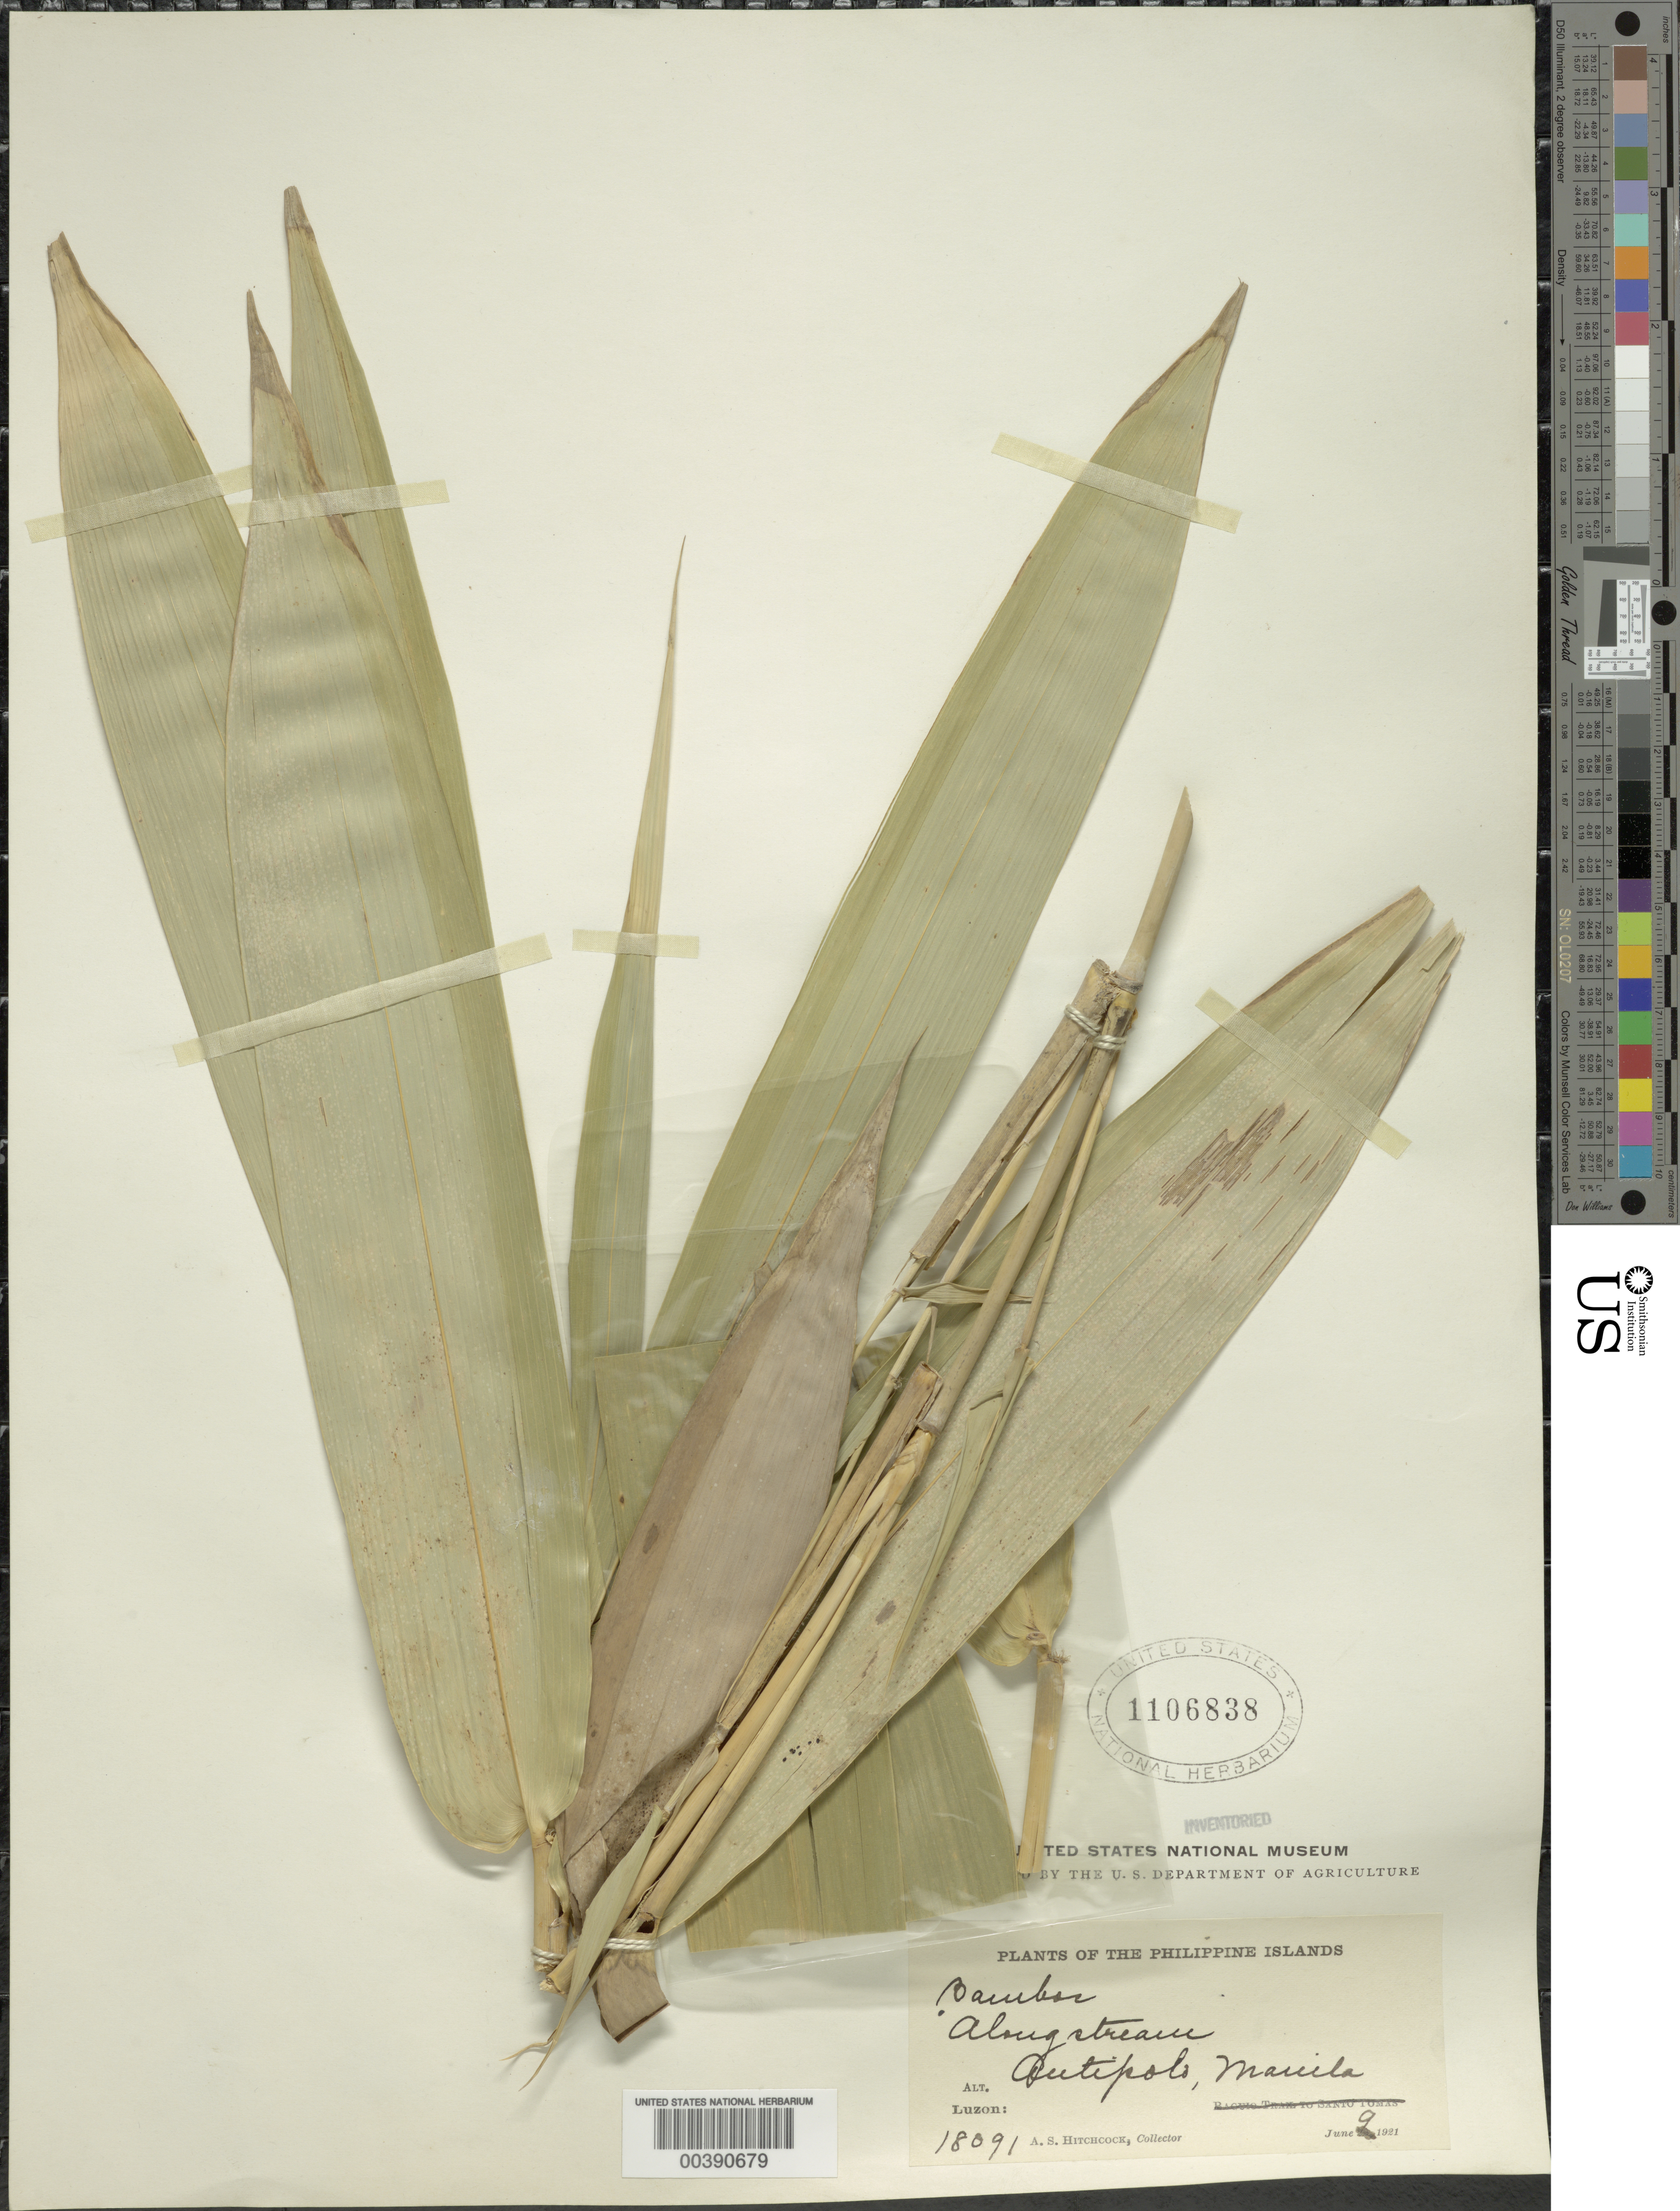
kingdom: Plantae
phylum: Tracheophyta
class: Liliopsida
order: Poales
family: Poaceae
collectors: A. S. Hitchcock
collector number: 18091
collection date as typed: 09 Jun 1921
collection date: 1921-06-09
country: Philippines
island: Luzon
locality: Manila, antipolo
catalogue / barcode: US 1106838